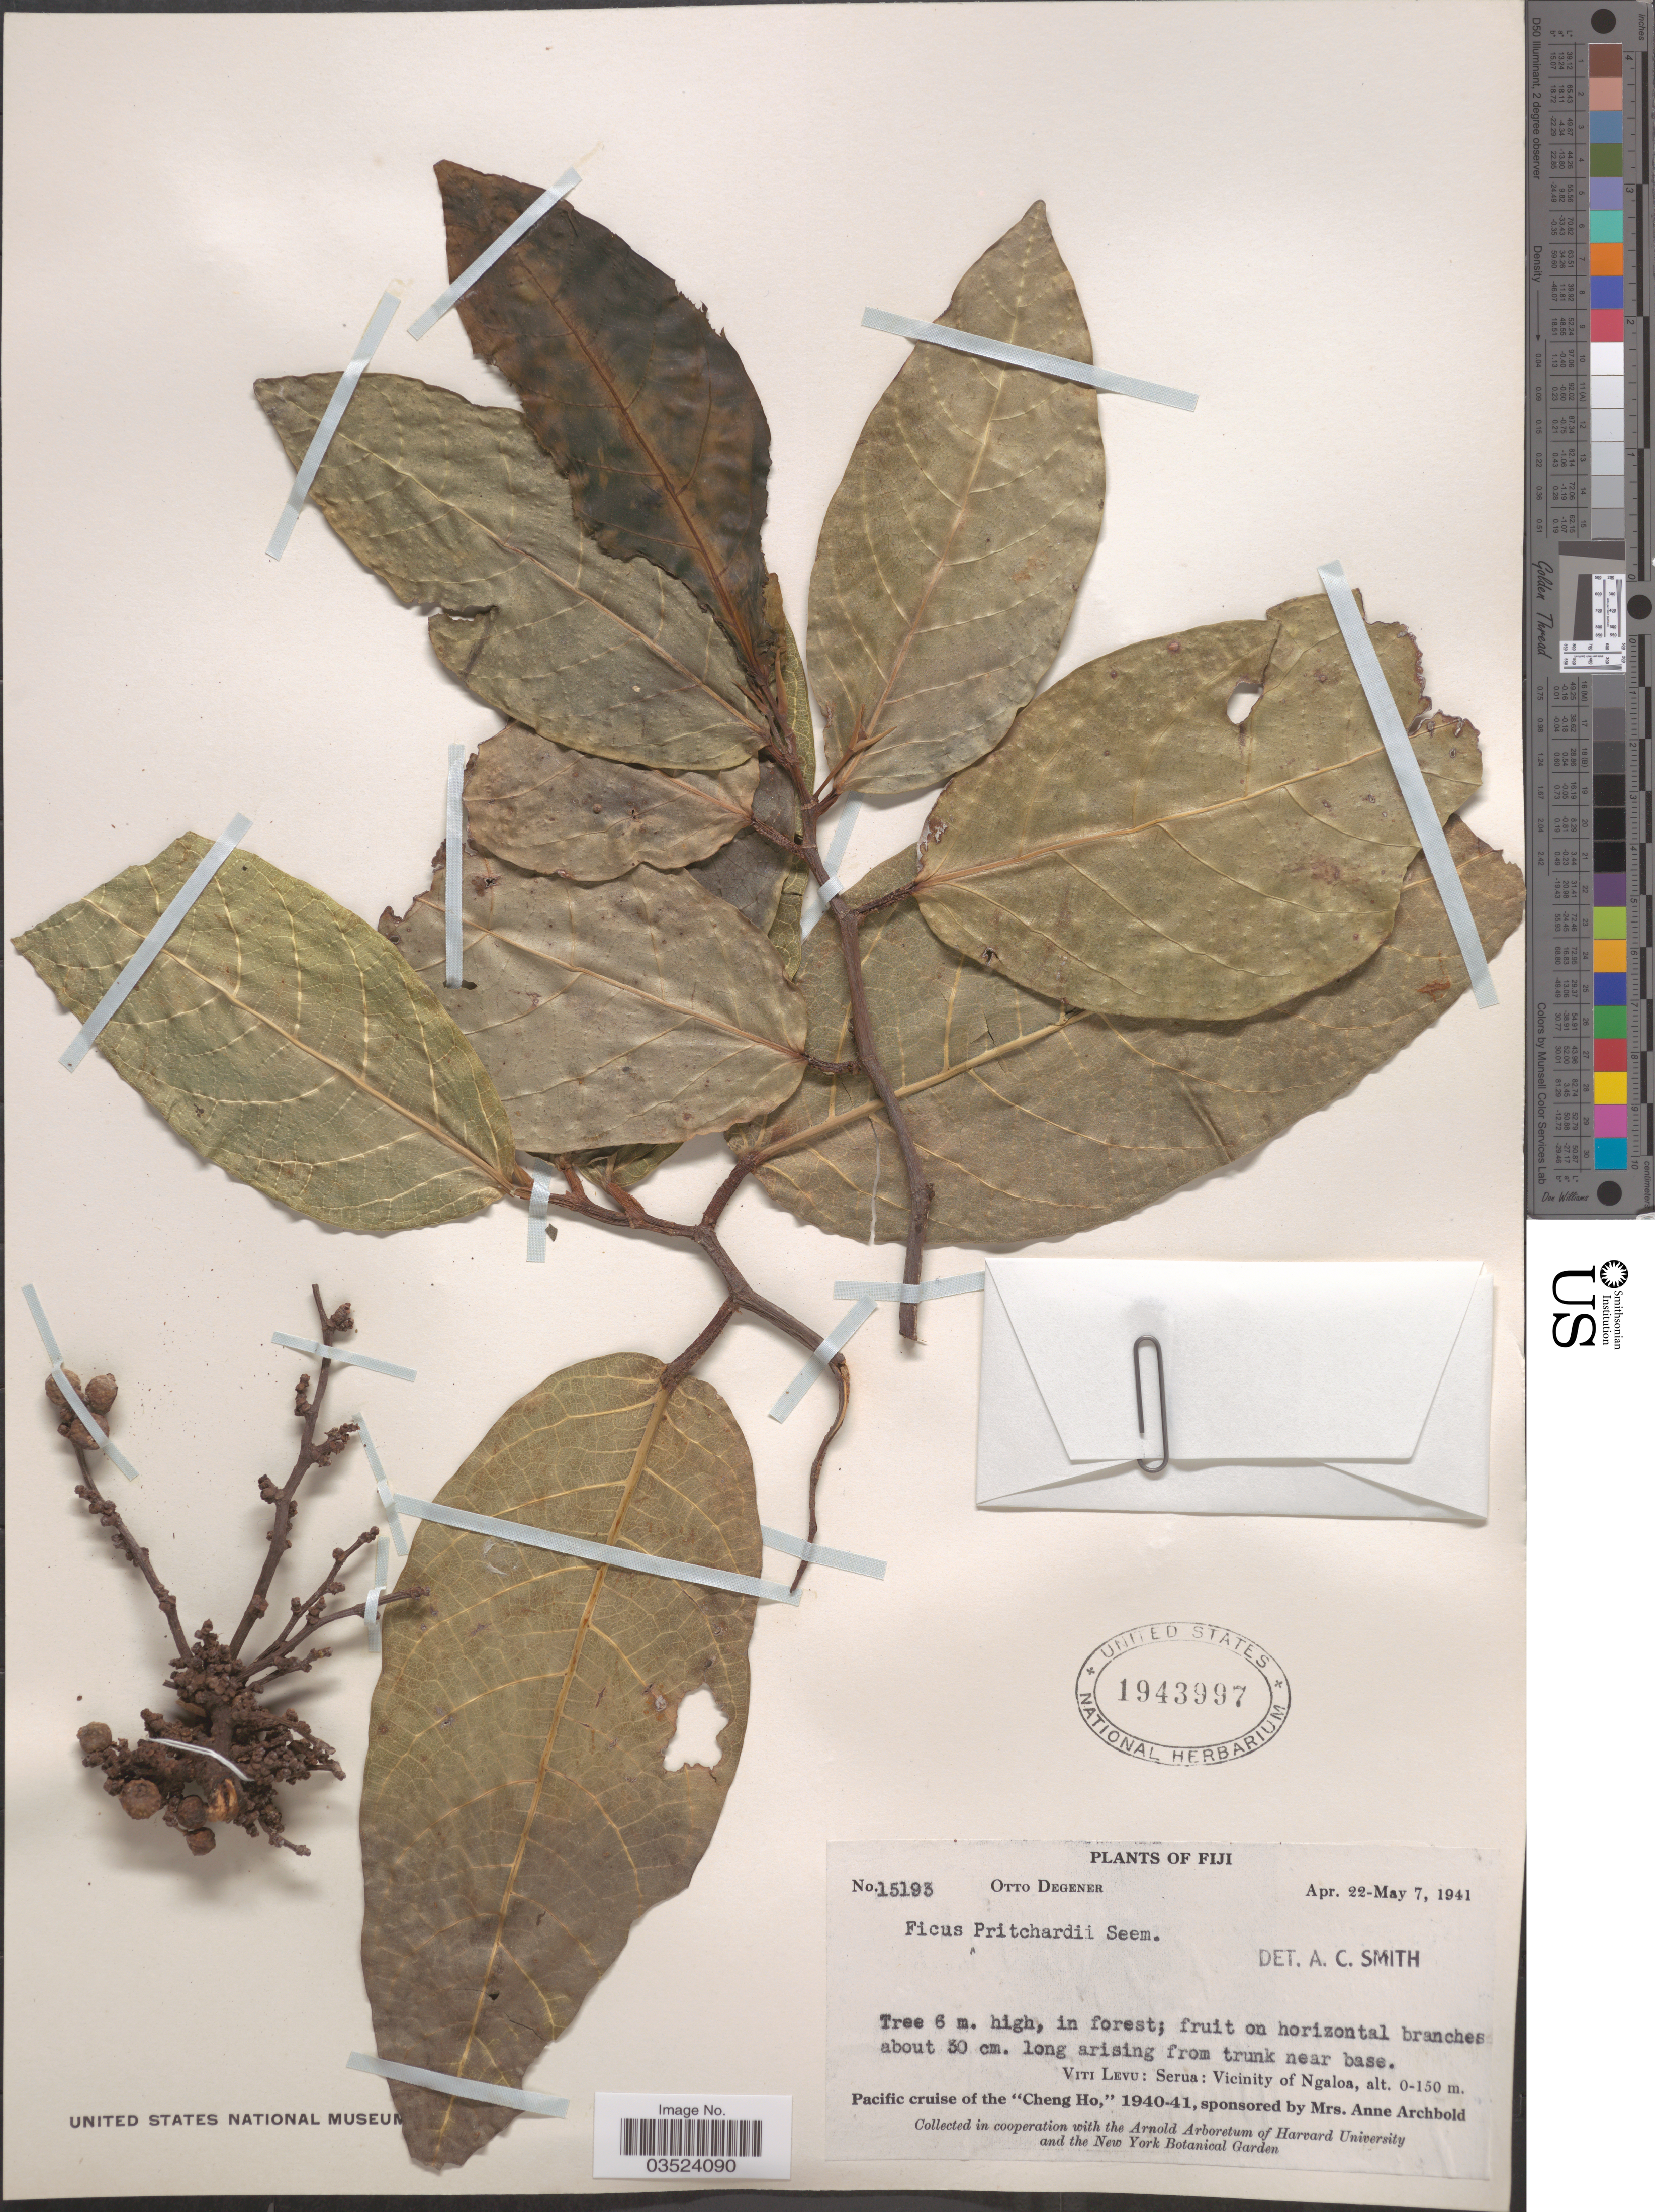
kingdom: Plantae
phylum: Tracheophyta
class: Magnoliopsida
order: Rosales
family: Moraceae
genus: Ficus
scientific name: Ficus pritchardii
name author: Seem.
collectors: O. Degener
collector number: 15193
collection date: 1941-04-22/1941-05-07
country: Fiji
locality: Viti Levu: Serua: Vicinity of Ngaloa.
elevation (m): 0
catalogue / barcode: US 1943997